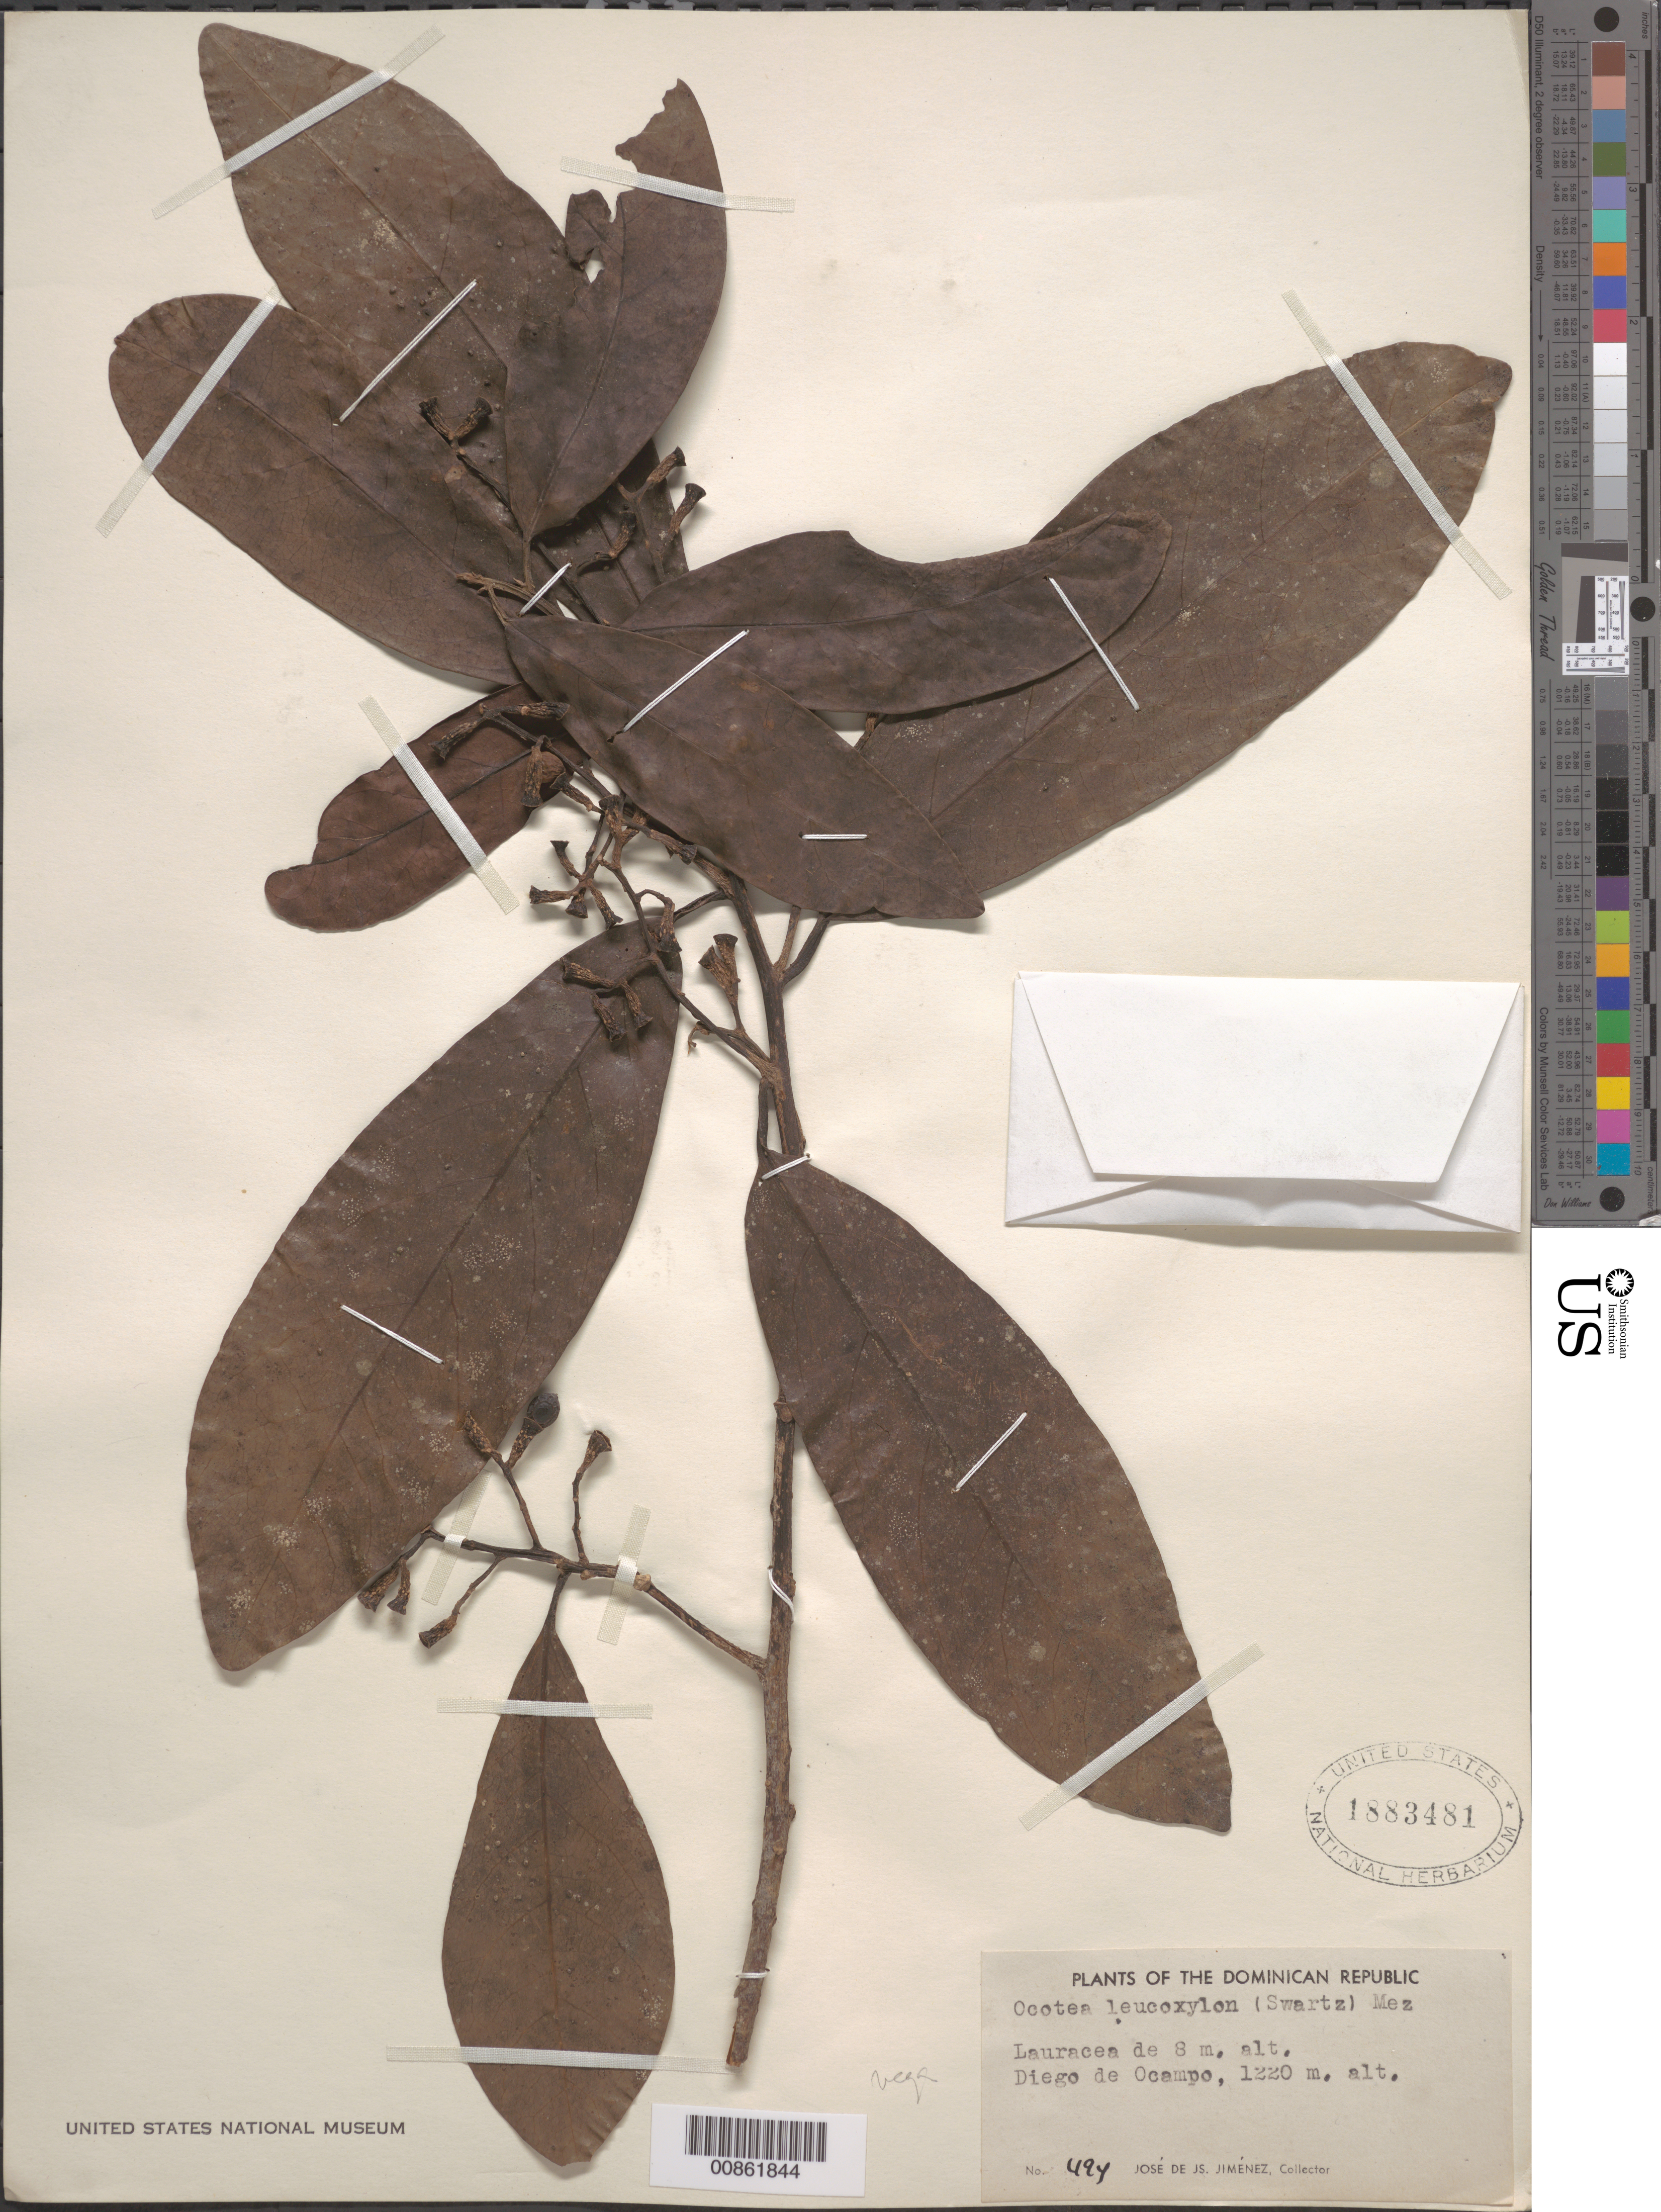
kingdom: Plantae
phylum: Tracheophyta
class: Magnoliopsida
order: Laurales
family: Lauraceae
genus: Ocotea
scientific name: Ocotea leucoxylon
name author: (Sw.) Laness.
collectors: J. J. Jiménez Almonte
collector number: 494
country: Dominican Republic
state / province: La Vega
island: Hispaniola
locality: Diego de Ocampo.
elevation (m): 1220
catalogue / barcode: US 1883481